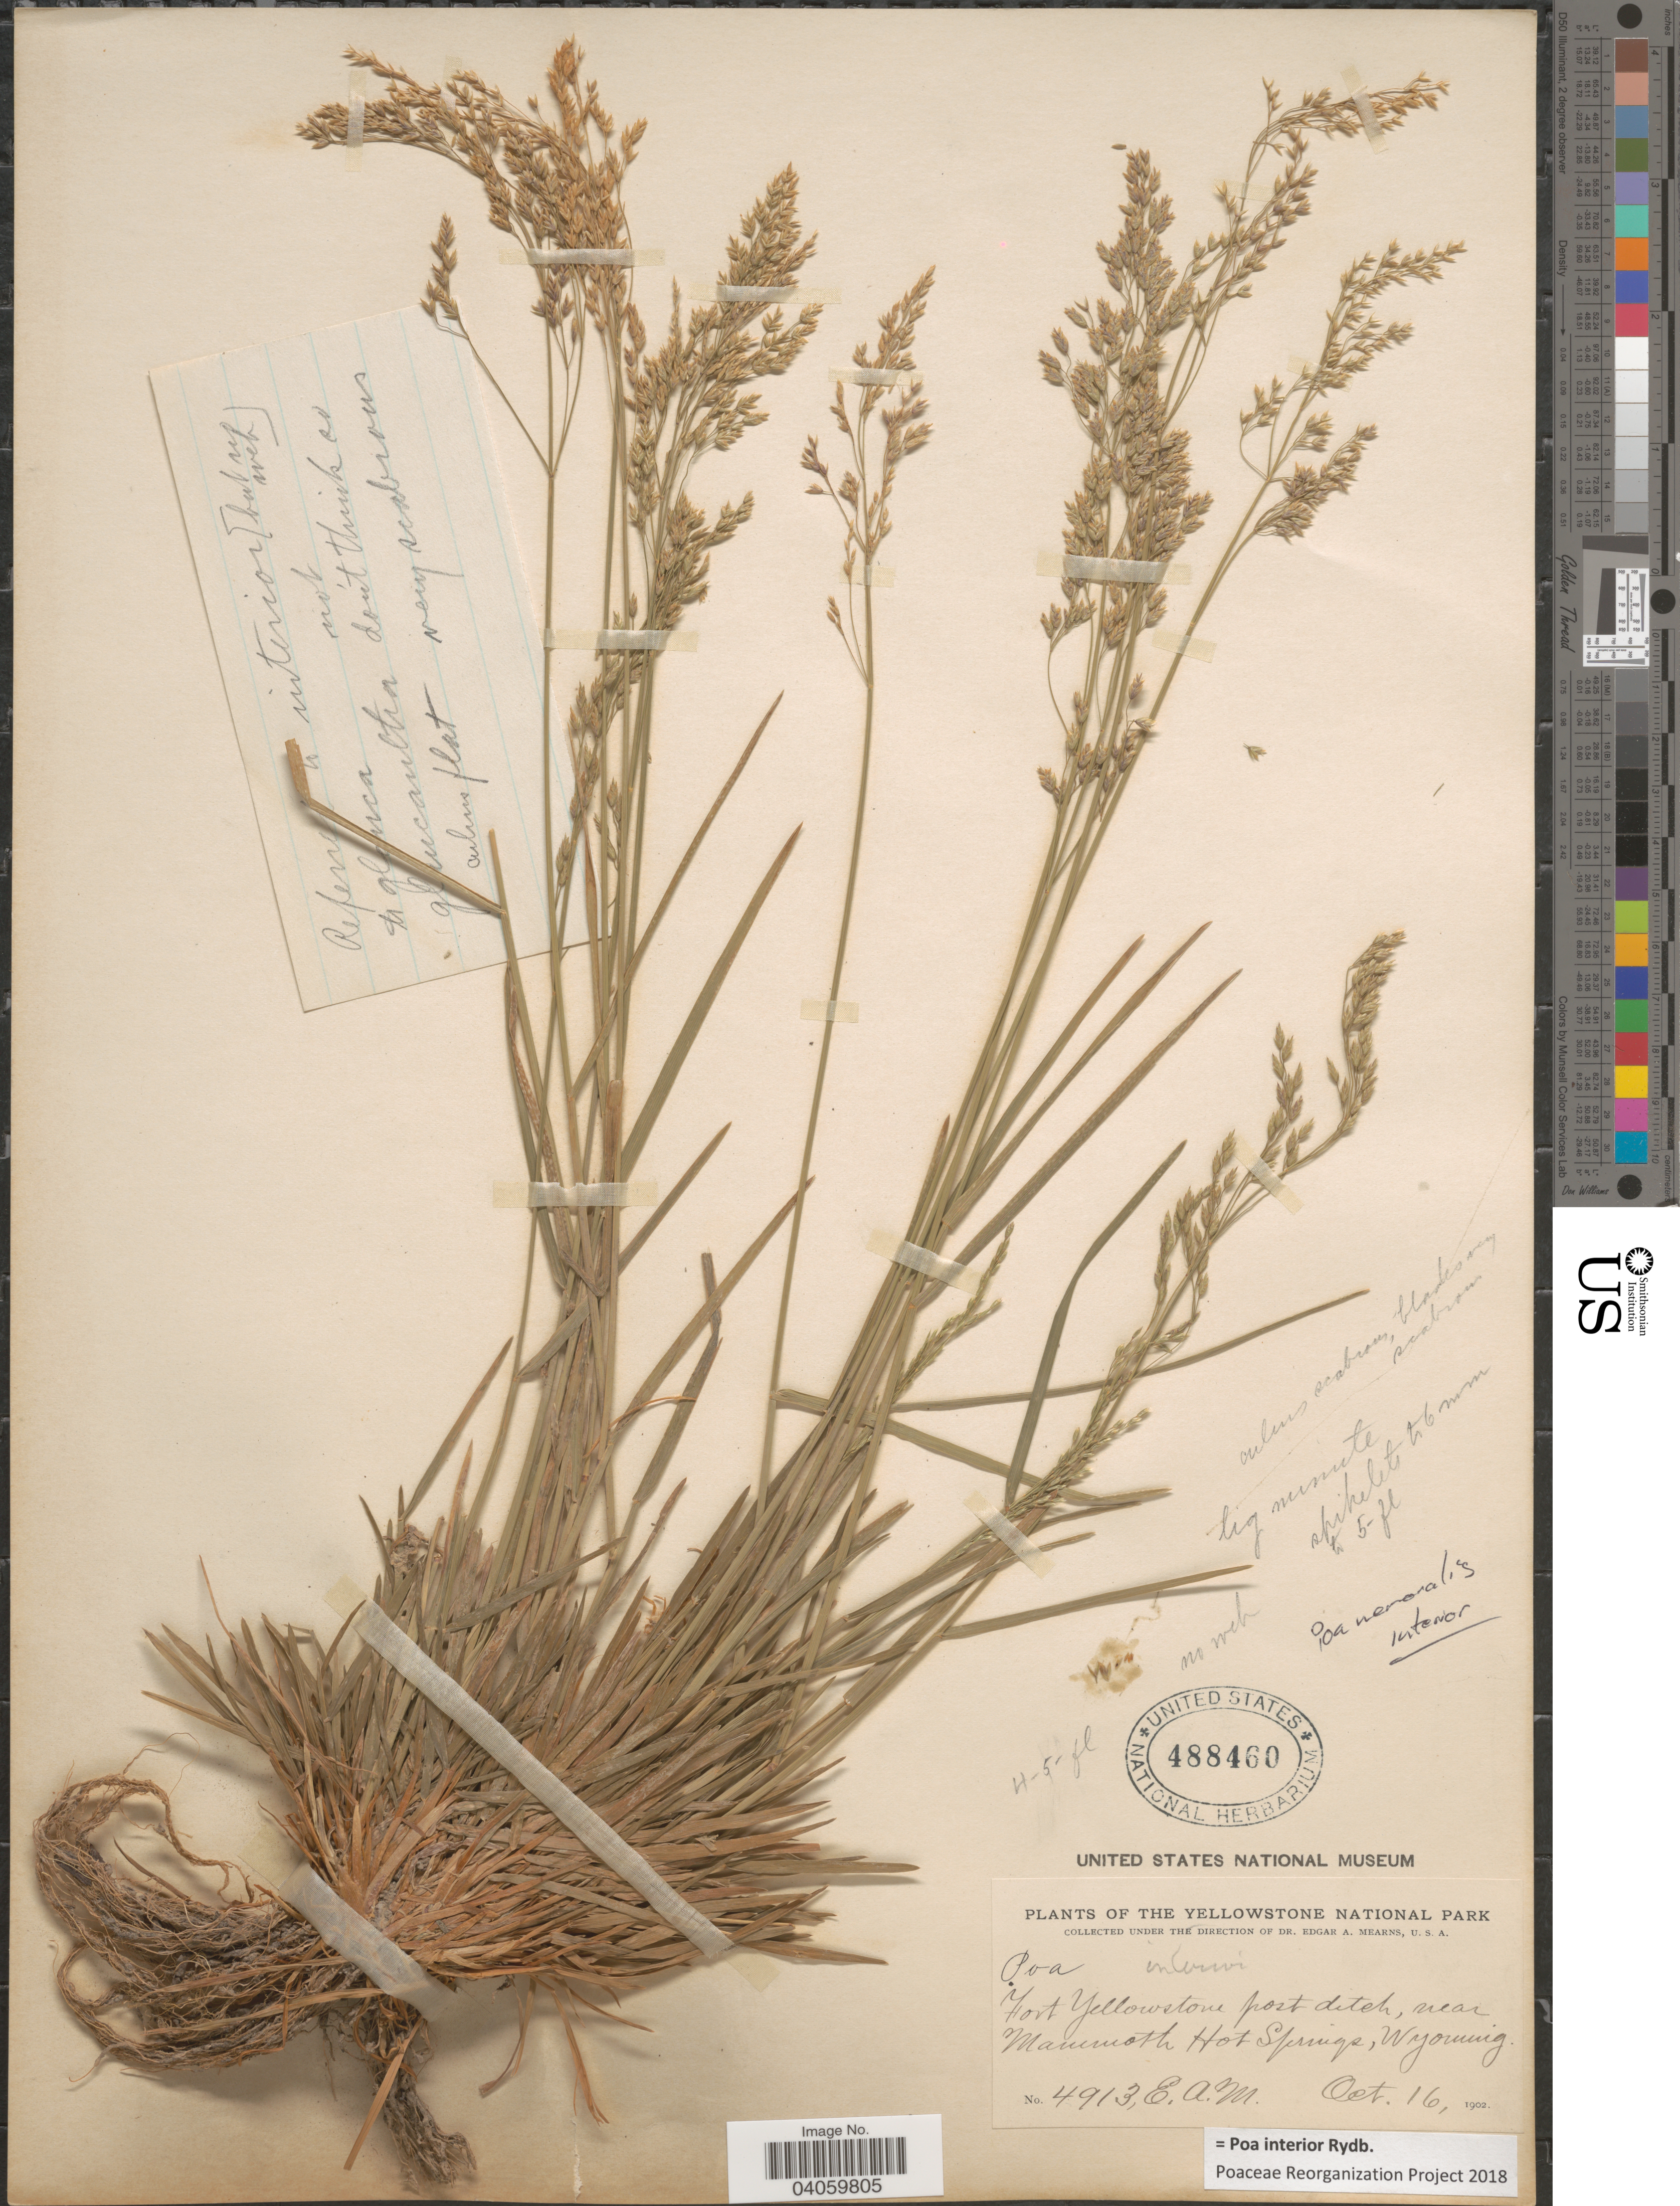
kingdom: Plantae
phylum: Tracheophyta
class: Liliopsida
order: Poales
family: Poaceae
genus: Poa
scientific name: Poa interior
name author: Rydb.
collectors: E. A. Mearns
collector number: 4913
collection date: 1902-08-16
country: United States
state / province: Wyoming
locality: The Yellowstone National Park. Fort Yellowstone post ditch, near Mammoth Hot Springs.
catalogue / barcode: US 488460